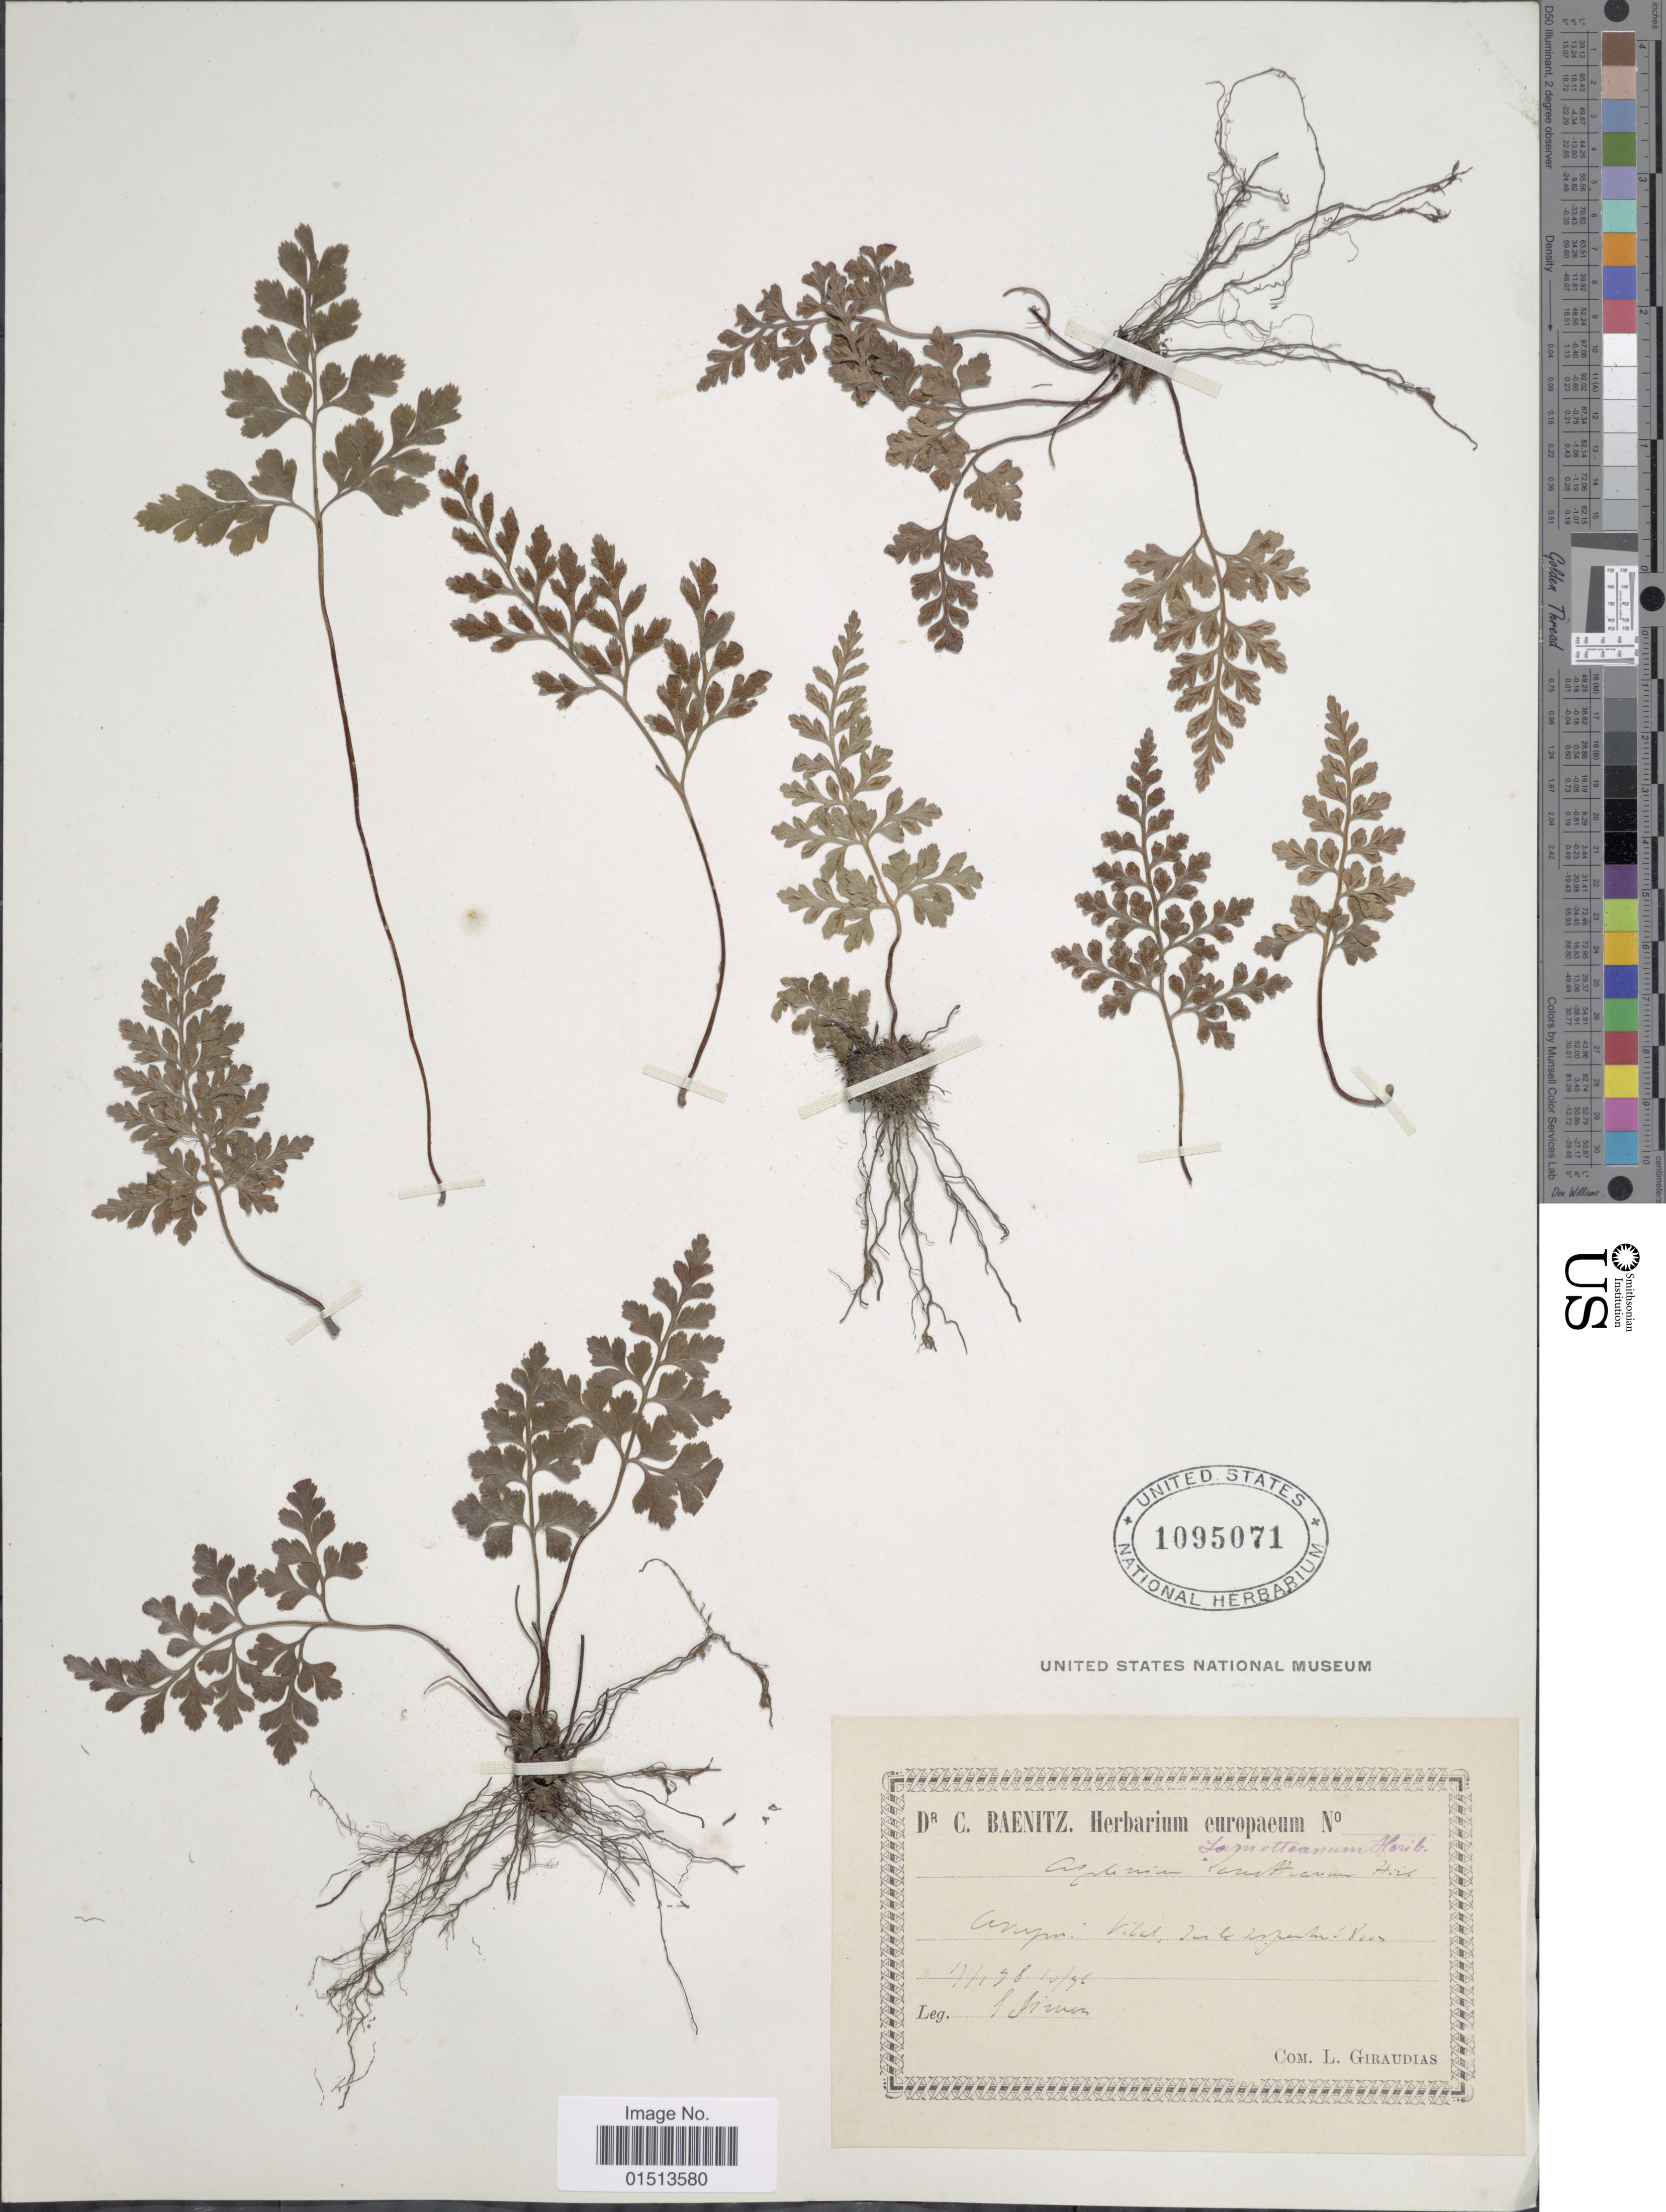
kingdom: Plantae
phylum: Tracheophyta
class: Polypodiopsida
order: Polypodiales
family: Aspleniaceae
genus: Asplenium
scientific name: Asplenium adiantum-nigrum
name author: L.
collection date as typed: Transcribed d/m/y: 17/1/98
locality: Aripin: Kill, zu le serpentin & Von. [interpreted]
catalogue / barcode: US 1095071